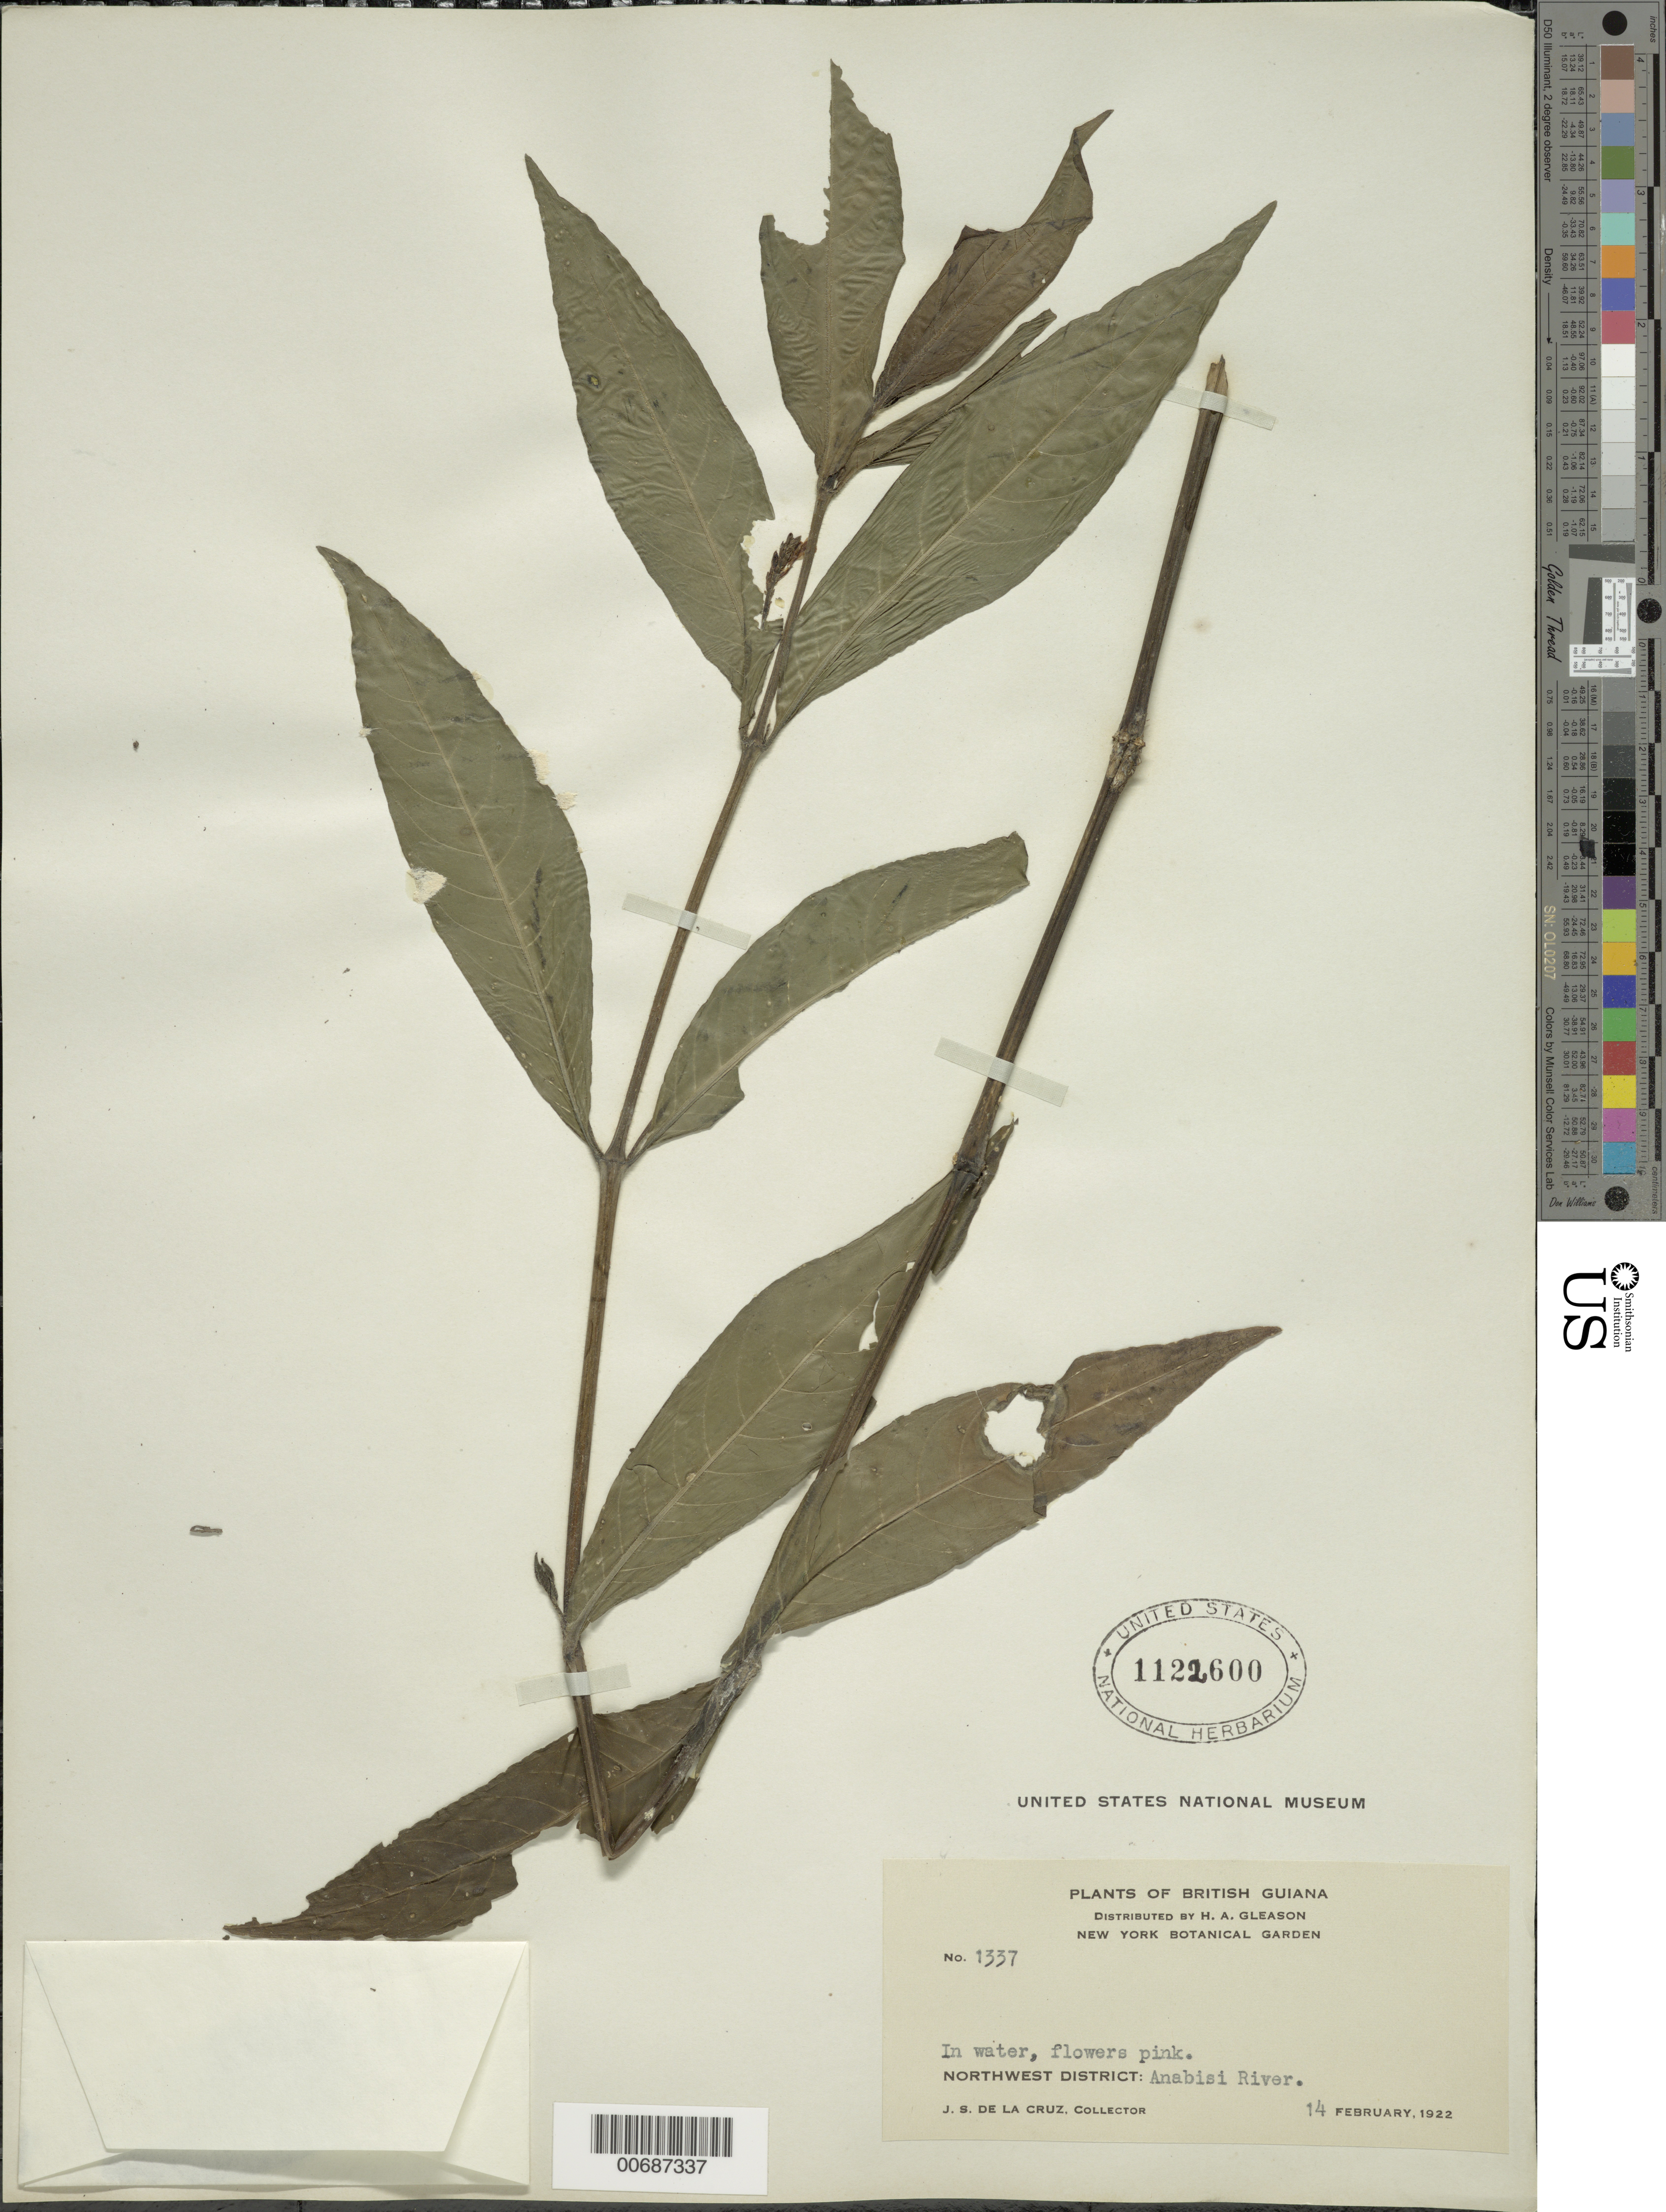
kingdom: Plantae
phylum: Tracheophyta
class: Magnoliopsida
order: Lamiales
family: Acanthaceae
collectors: J. S. de la Cruz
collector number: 1337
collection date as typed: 14-Feb-22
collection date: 1922-02-14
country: Guyana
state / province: Barima-Waini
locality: Anabisi River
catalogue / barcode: US 1122600